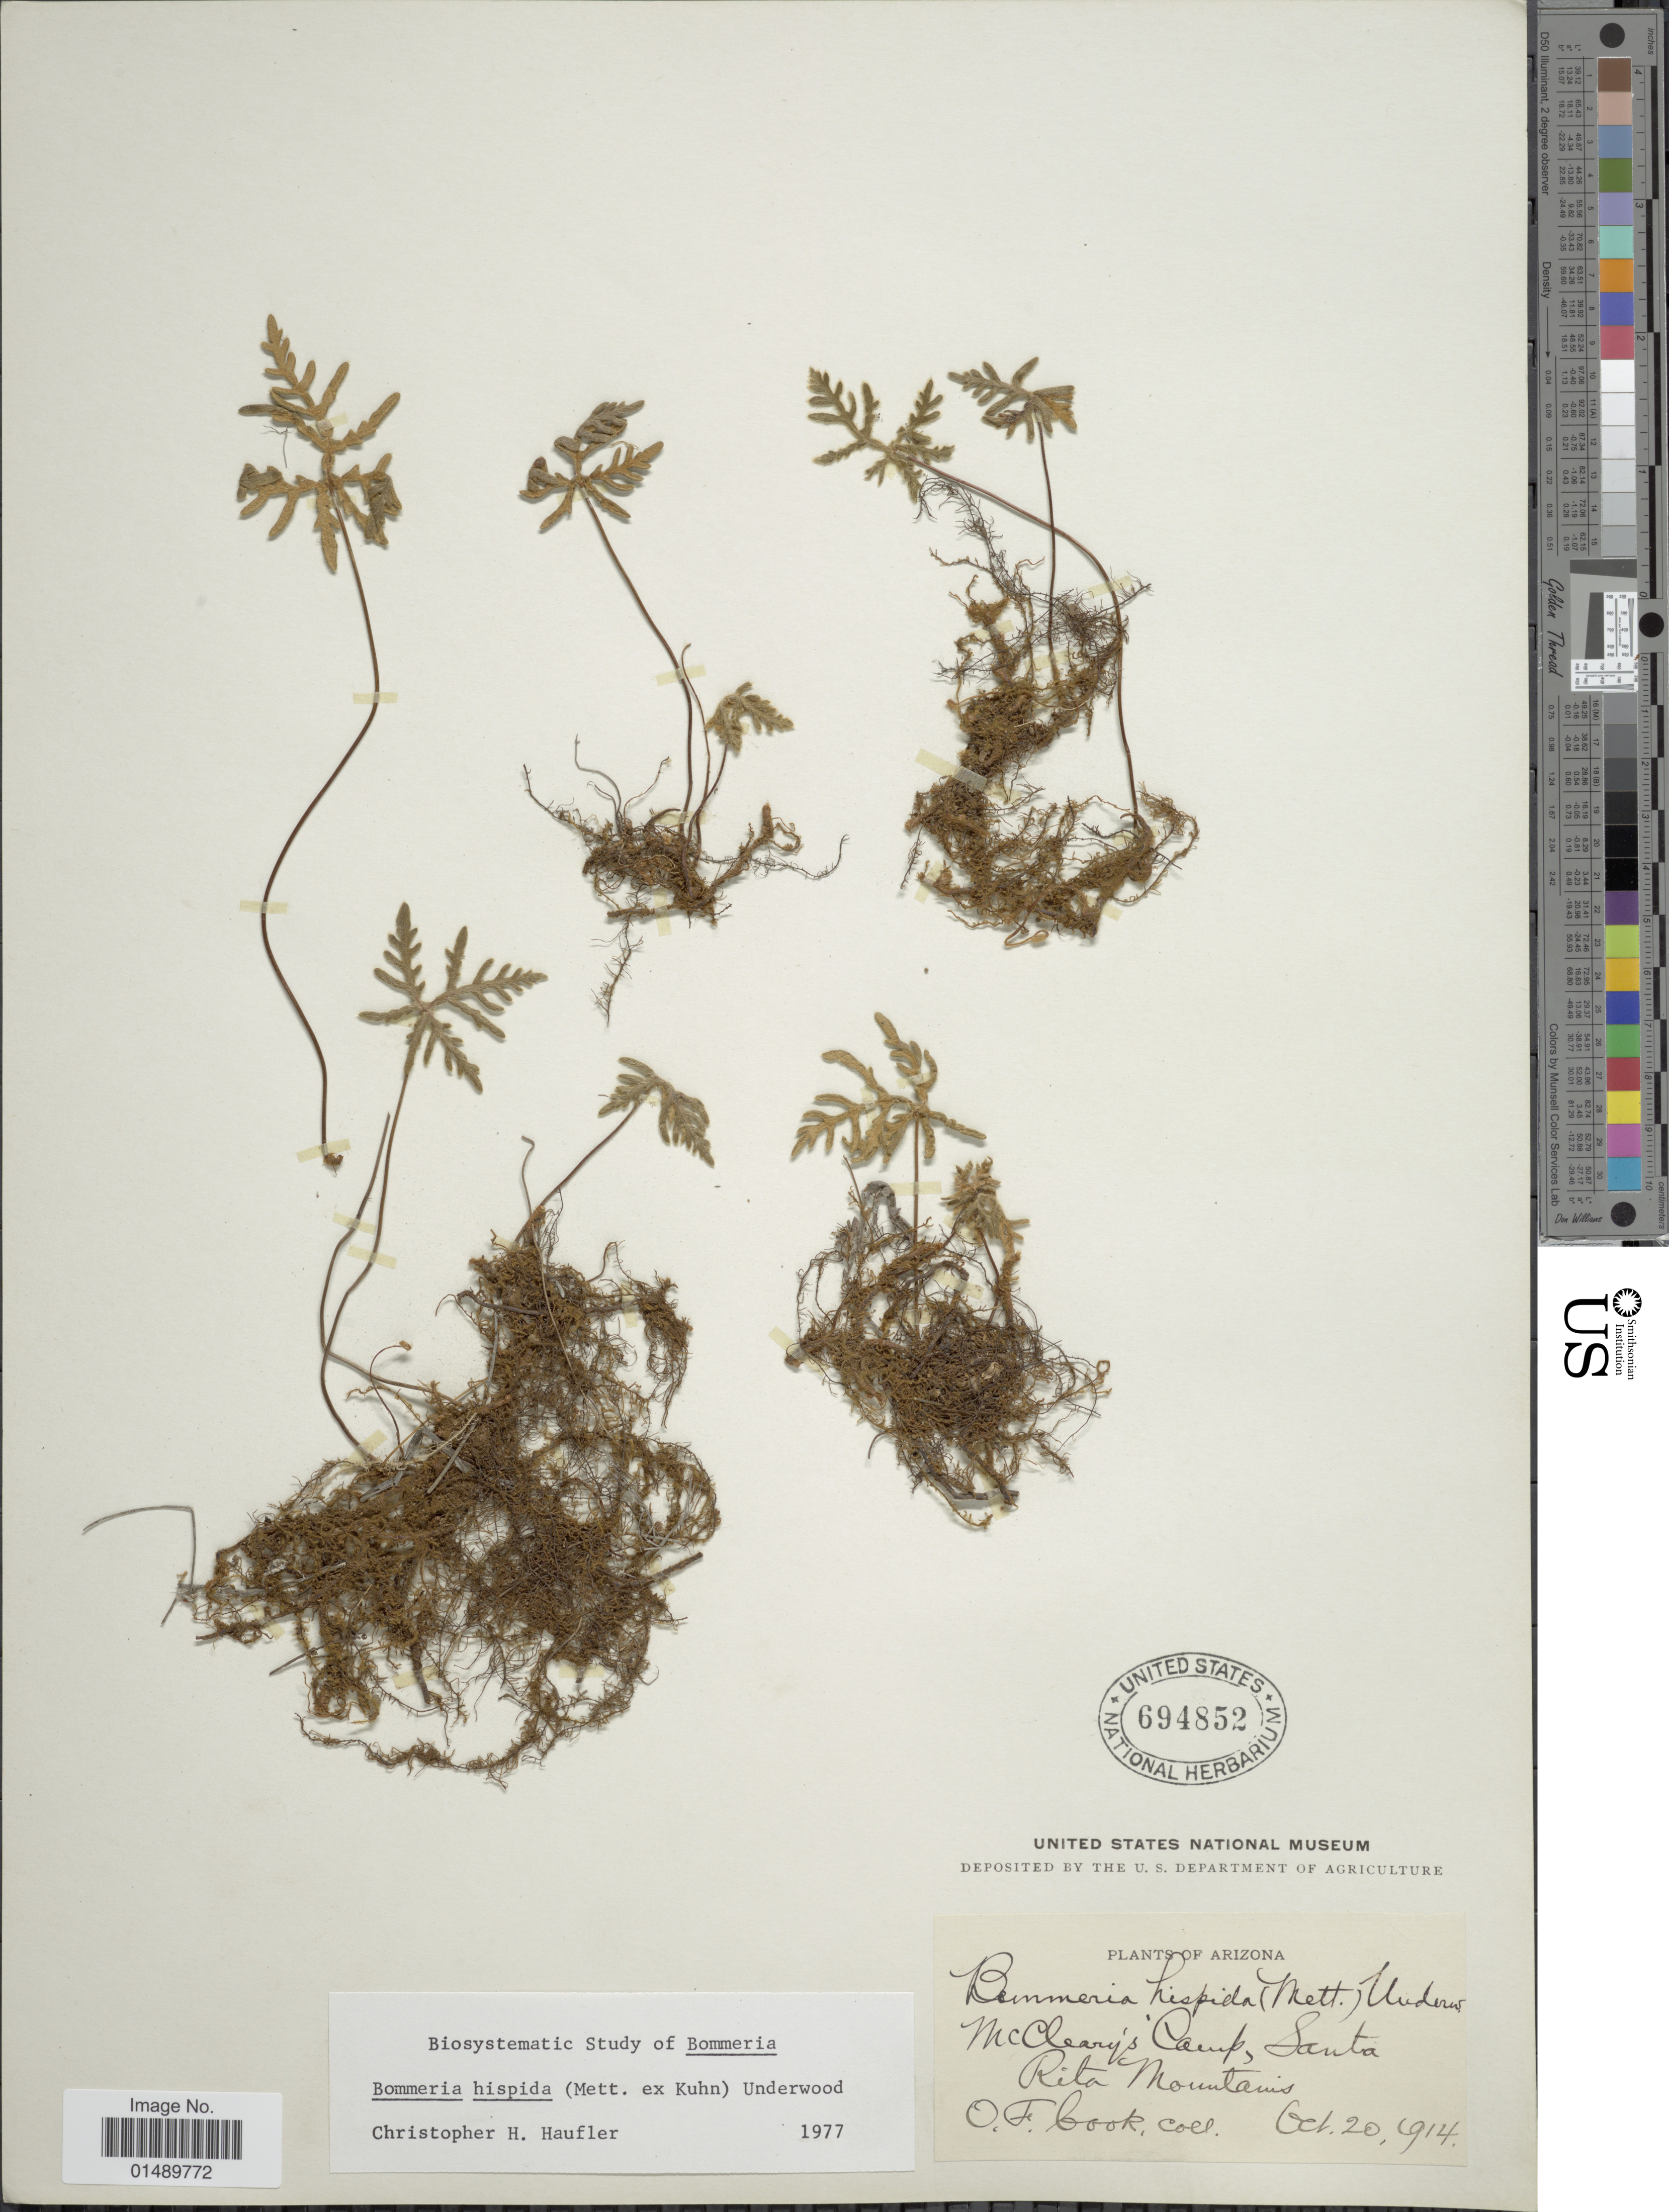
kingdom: Plantae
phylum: Tracheophyta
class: Polypodiopsida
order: Polypodiales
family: Pteridaceae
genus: Bommeria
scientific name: Bommeria hispida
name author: (Mett. ex Kuhn) Underw.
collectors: O. F. Cook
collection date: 1914-10-20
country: United States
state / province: Arizona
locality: Arizona, McCleary's Camp,Santa Rita Mountains.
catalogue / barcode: US 694852